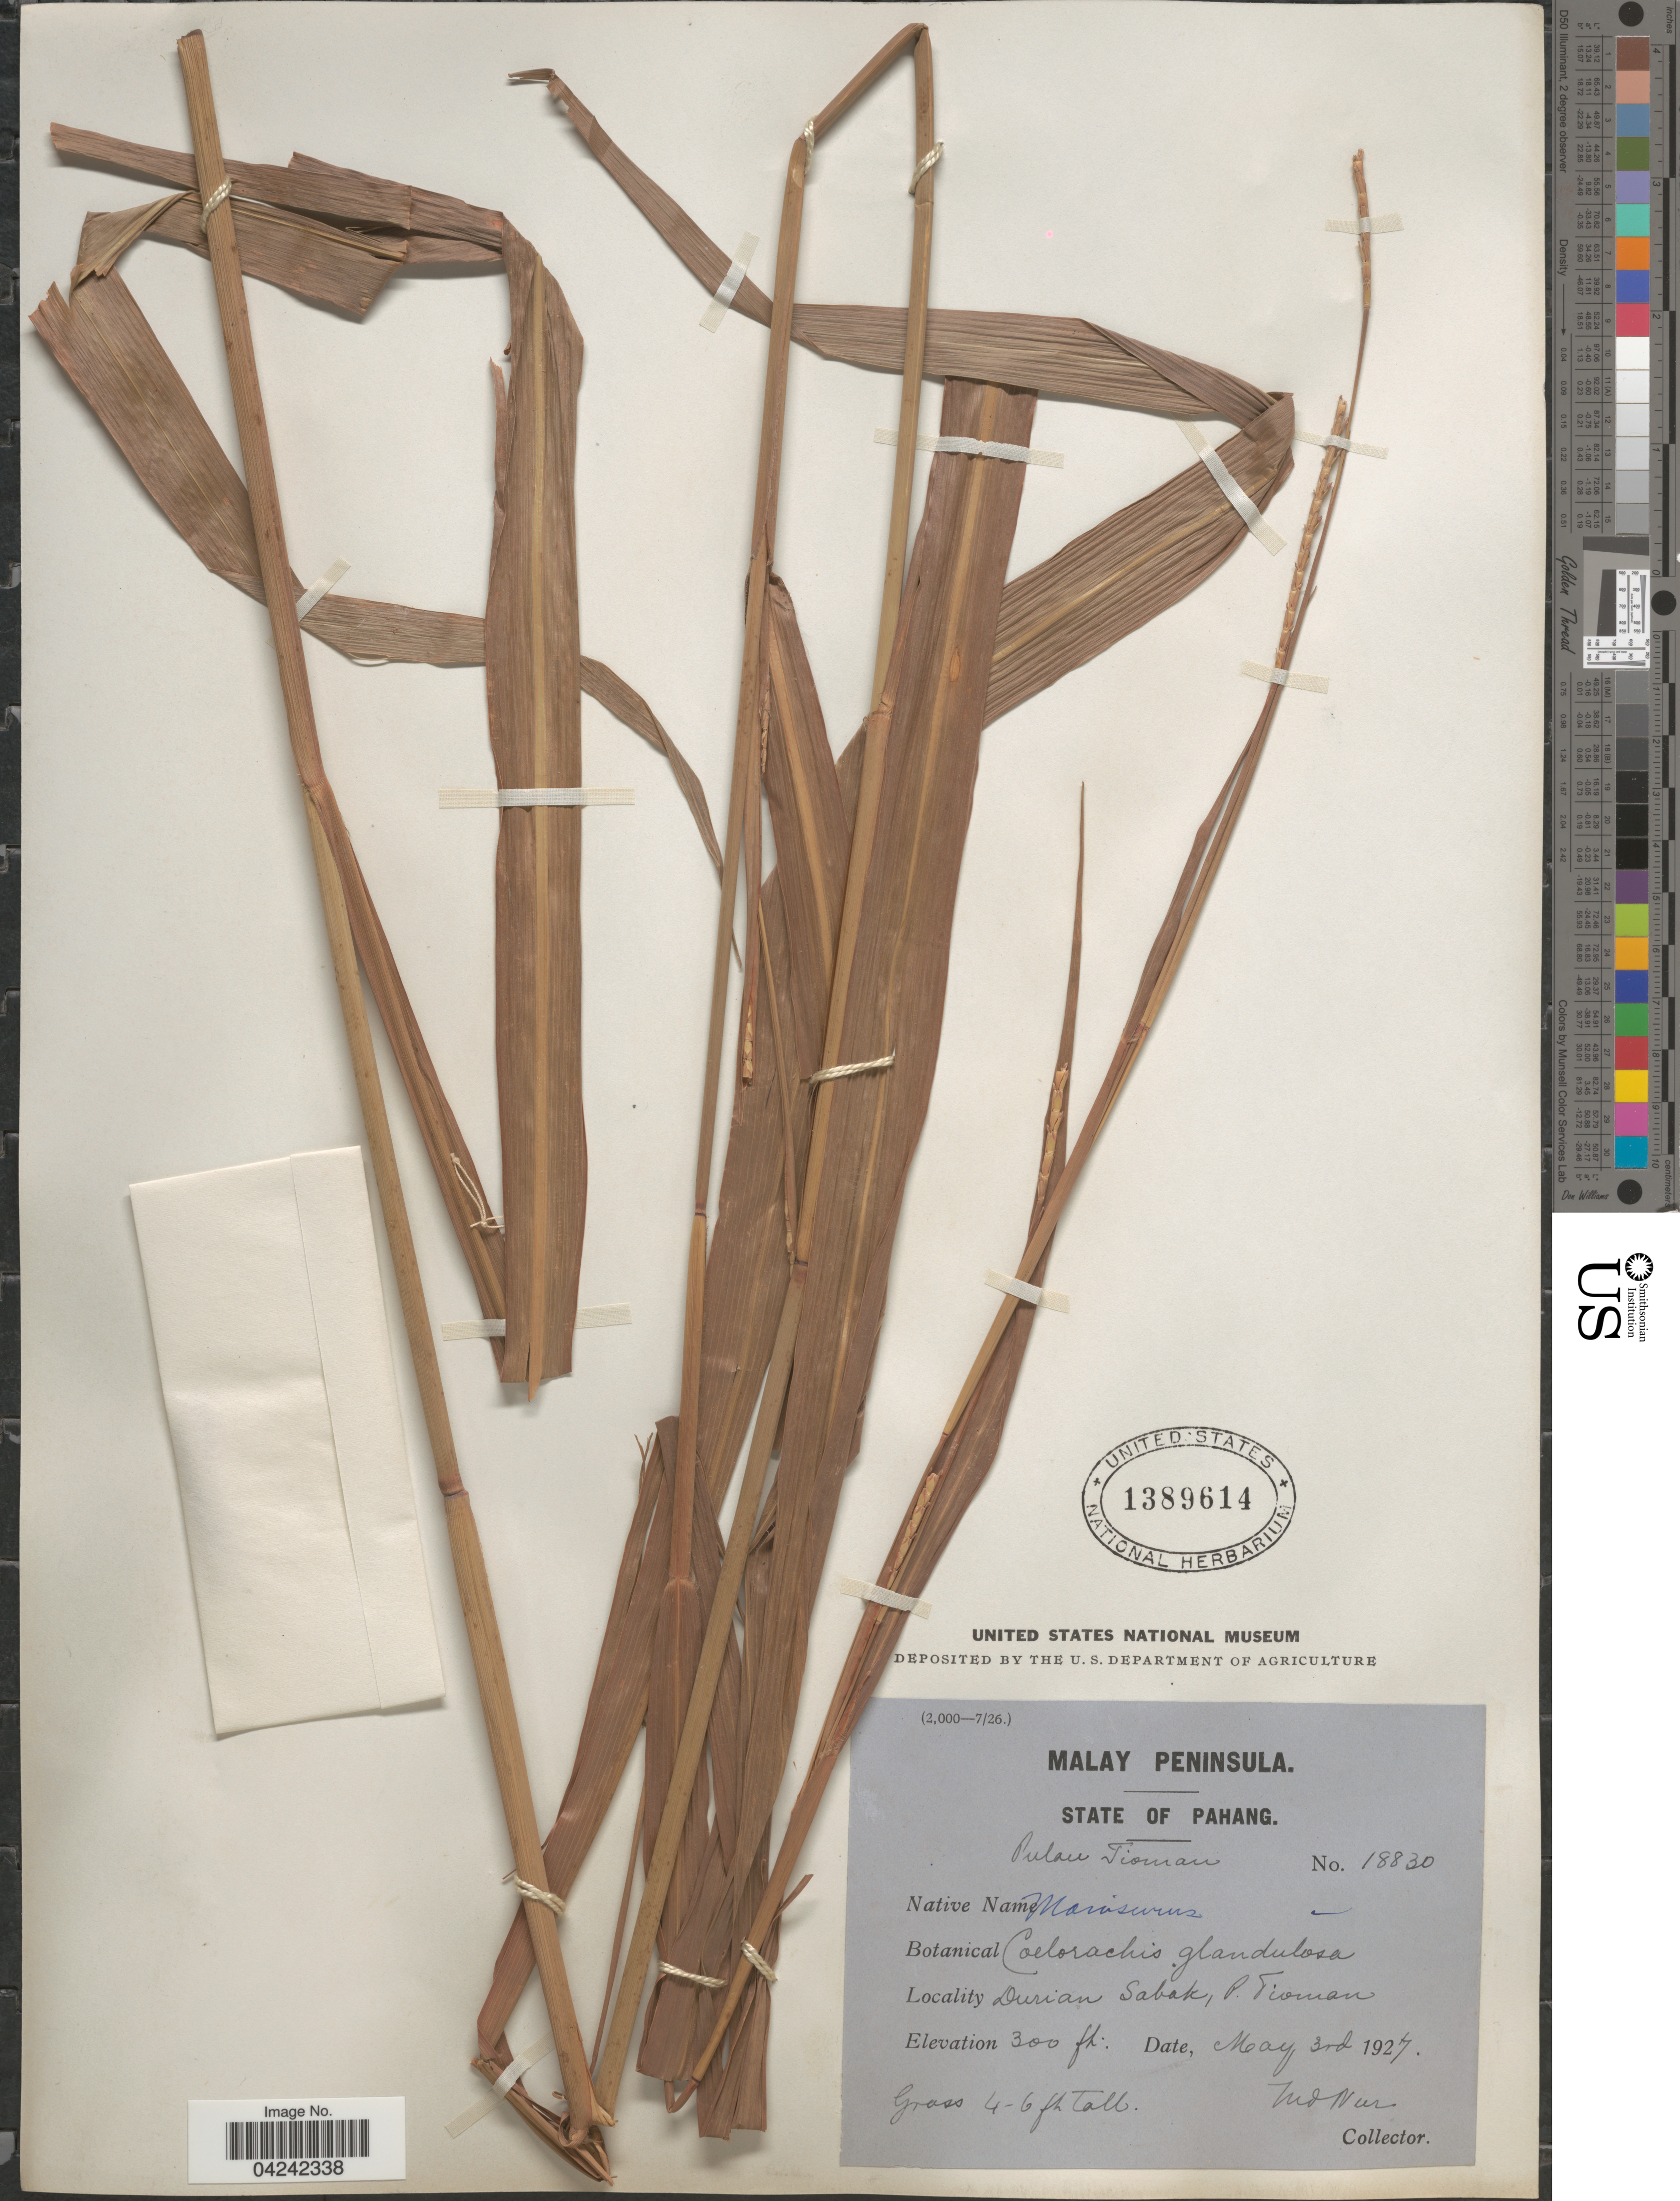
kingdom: Plantae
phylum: Tracheophyta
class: Liliopsida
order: Poales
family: Poaceae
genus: Rottboellia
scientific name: Rottboellia glandulosa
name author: Trin.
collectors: M. Nur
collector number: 18830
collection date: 1927-05-03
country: Malaysia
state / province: Pahang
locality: Malay Peninsula. Pulan Tioman. Durian Sabak, P. Tioman.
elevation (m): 91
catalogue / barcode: US 1389614